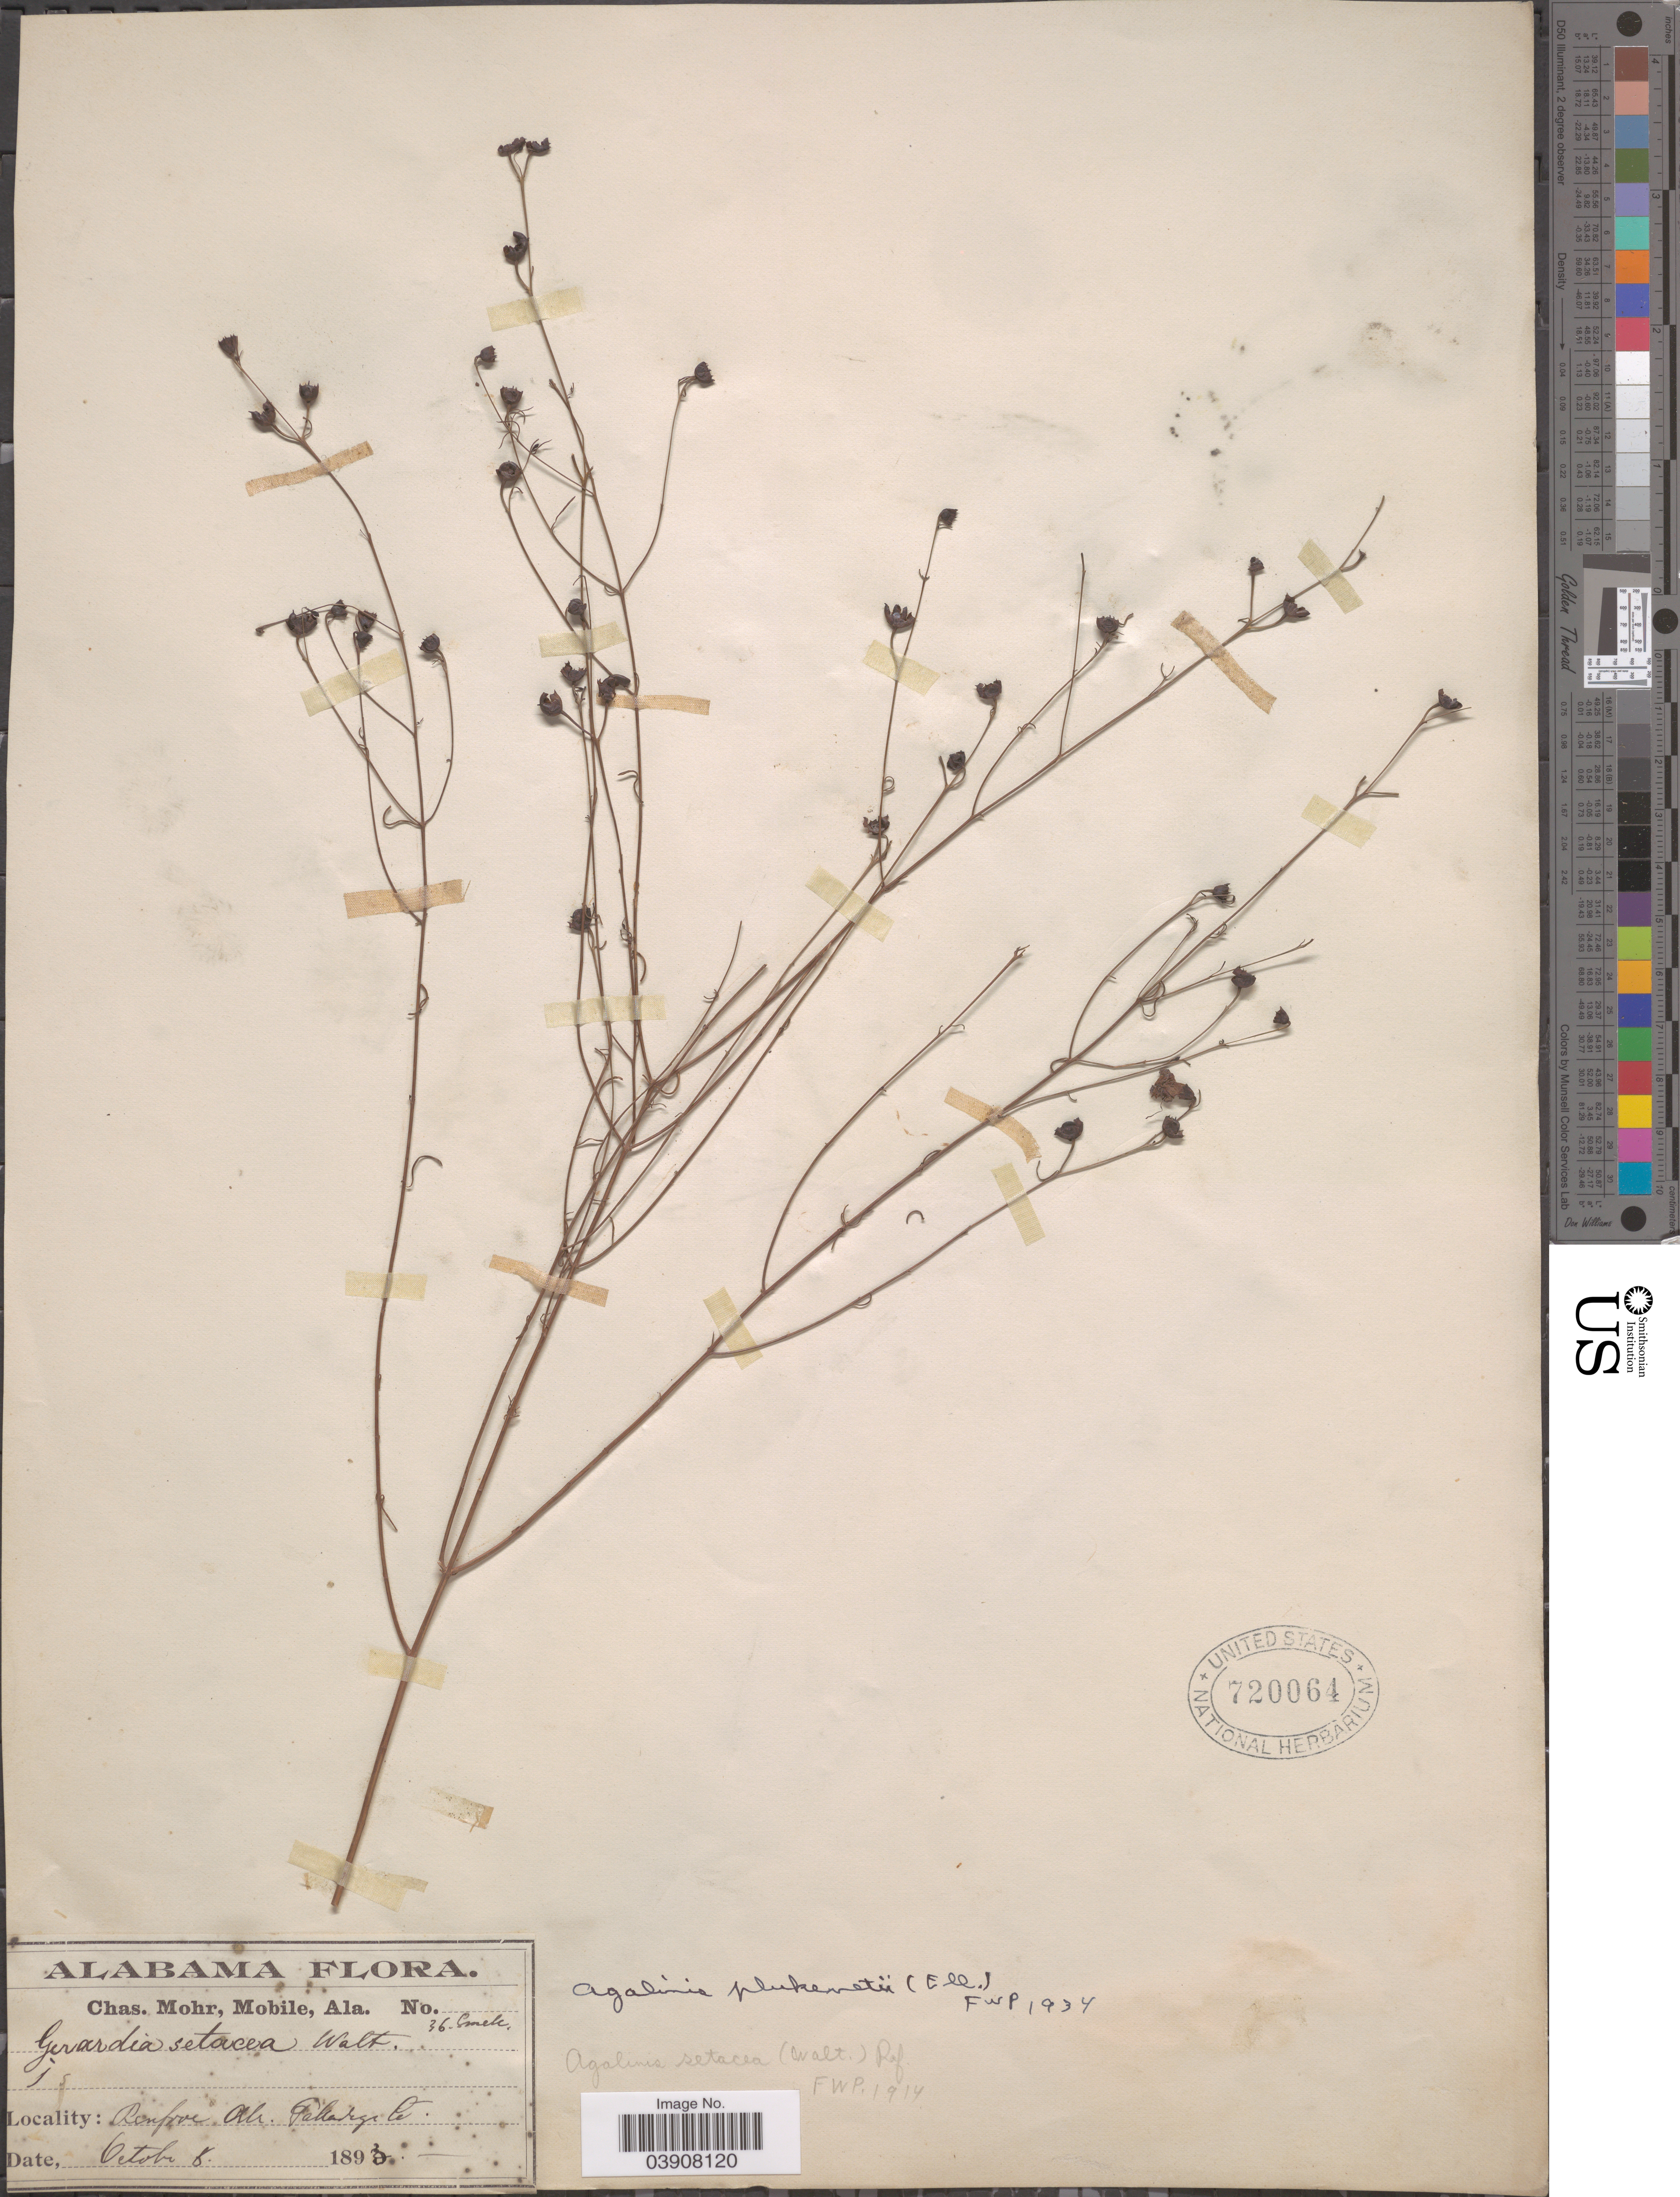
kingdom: Plantae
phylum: Tracheophyta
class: Magnoliopsida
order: Lamiales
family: Orobanchaceae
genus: Agalinis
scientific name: Agalinis plukenetii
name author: (Elliott) Raf.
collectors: Mohr, C. T. (herbarium)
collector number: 36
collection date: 1893-10-06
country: United States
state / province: Alabama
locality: Renfroe. Talladega Co.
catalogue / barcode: US 720064